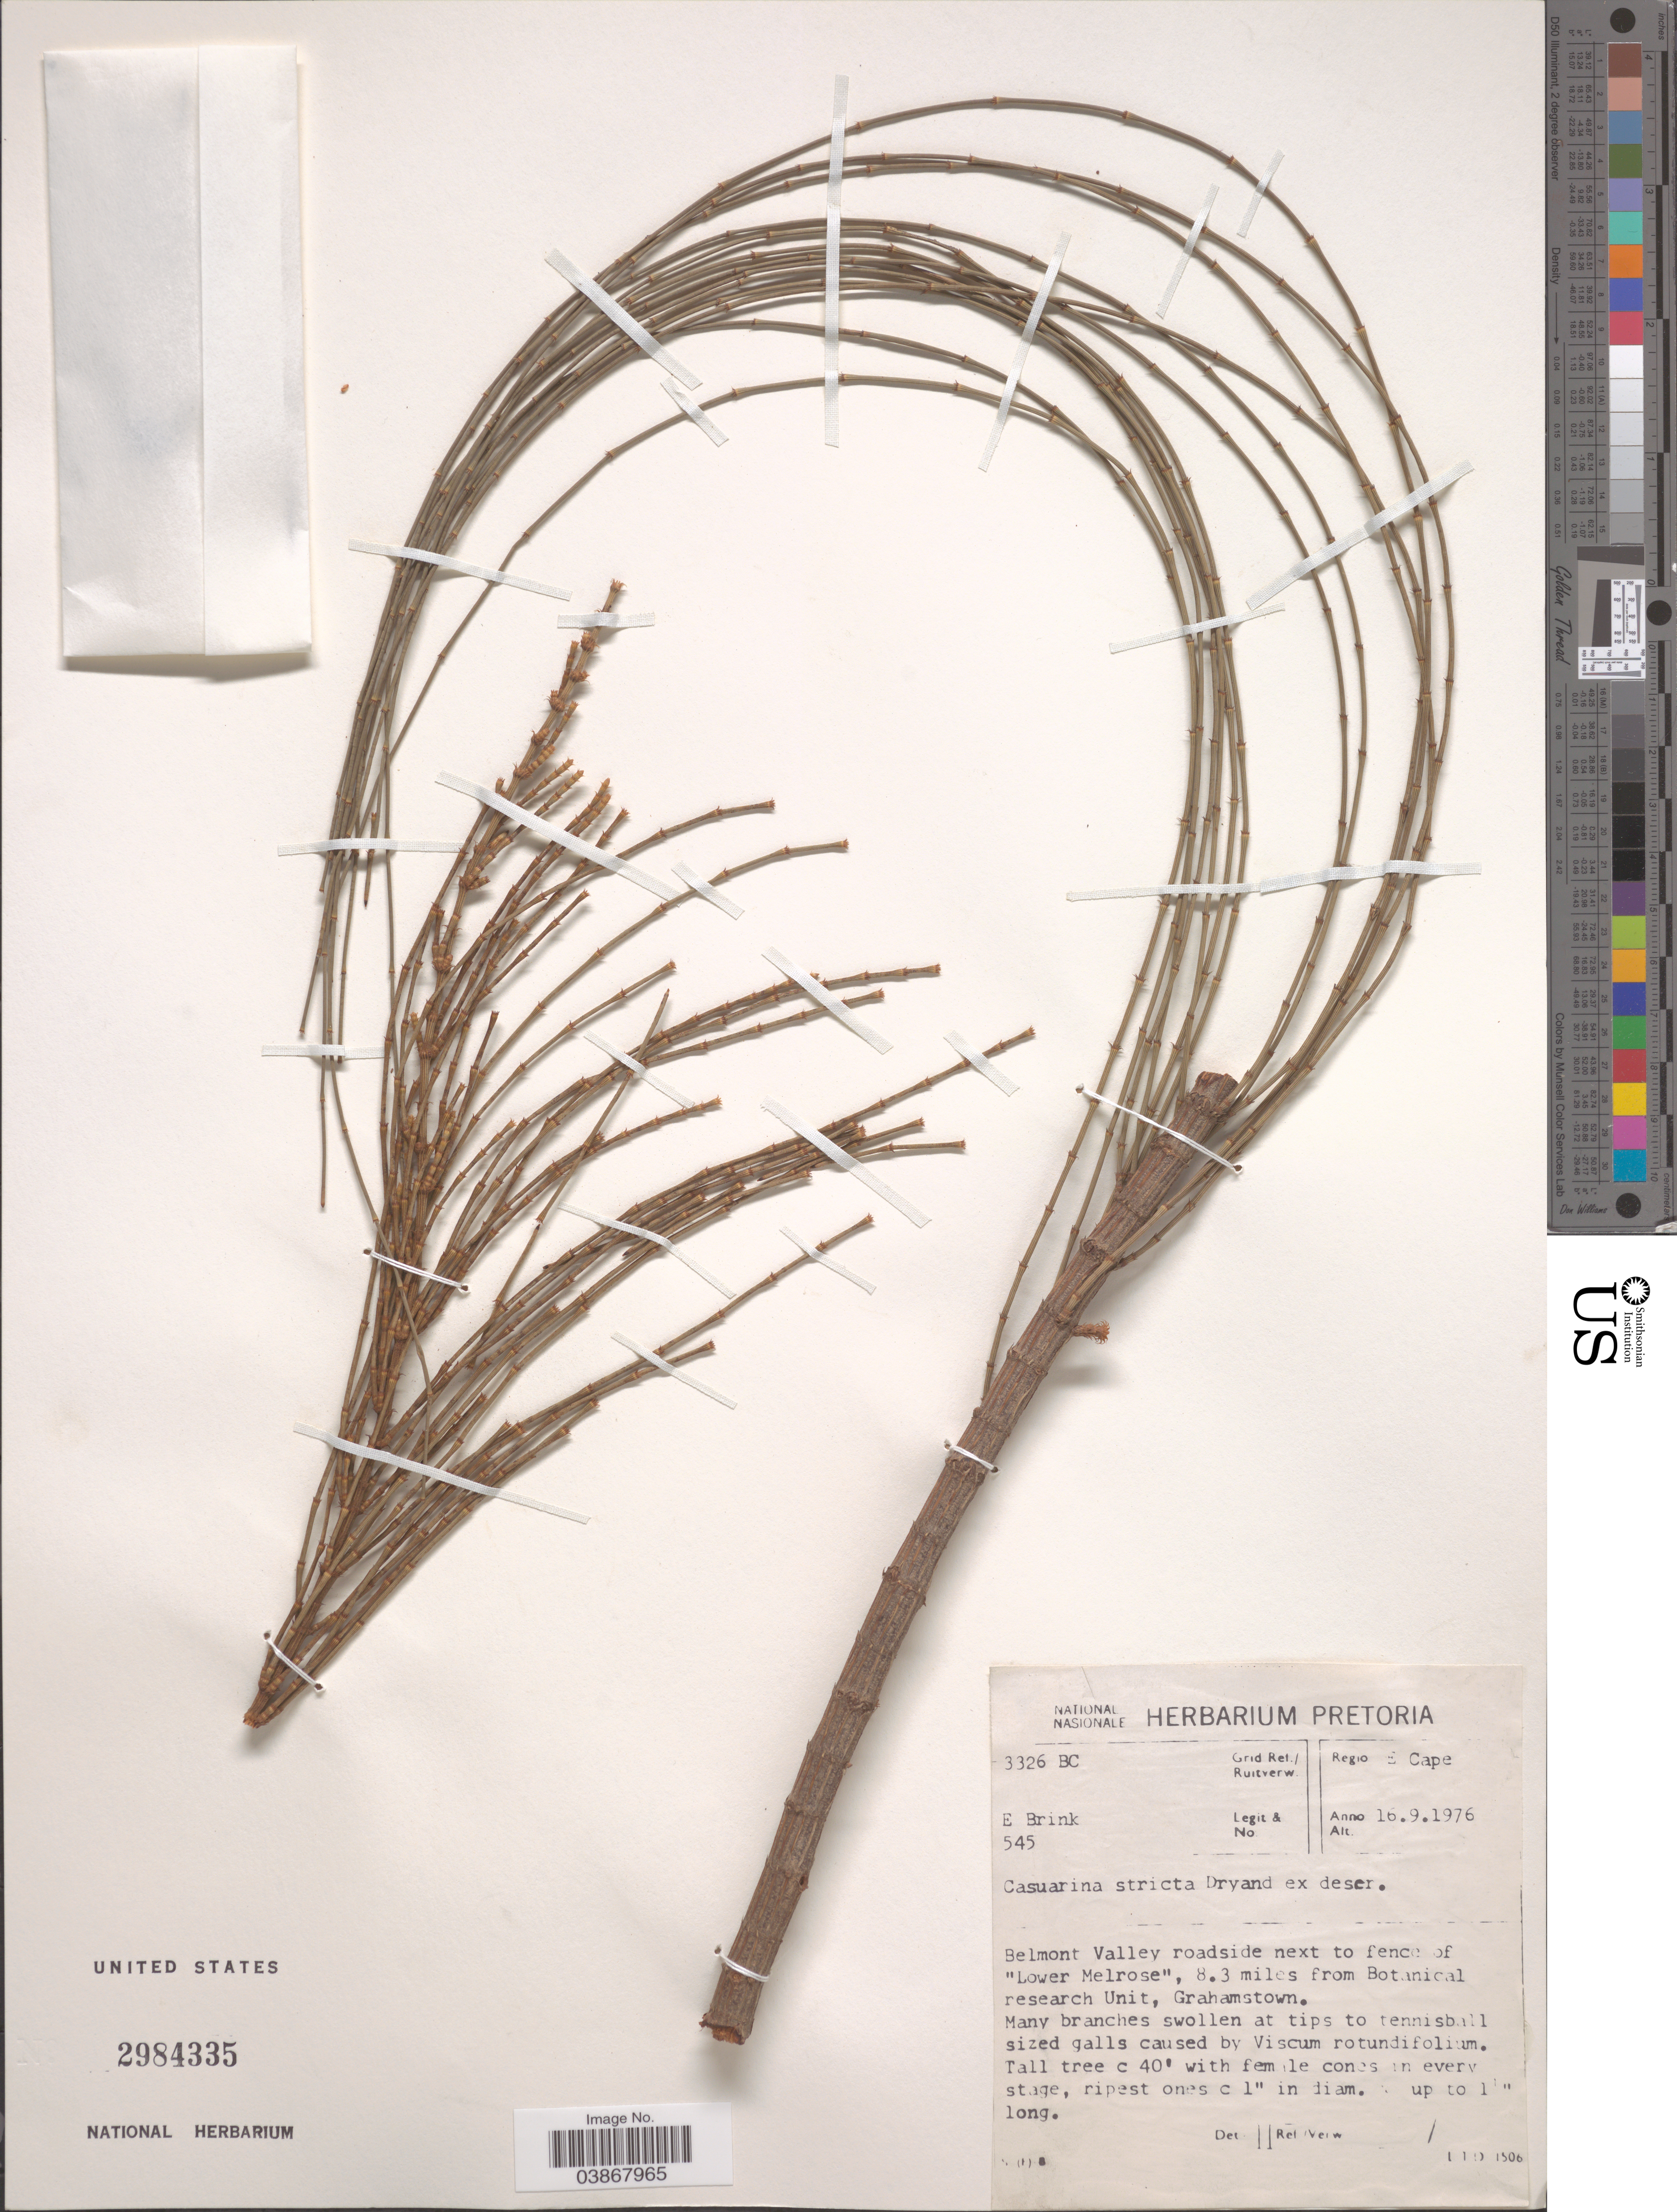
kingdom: Plantae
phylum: Tracheophyta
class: Magnoliopsida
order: Fagales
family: Casuarinaceae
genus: Casuarina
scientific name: Casuarina stricta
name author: Aiton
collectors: E. Brink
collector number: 545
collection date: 1976-09-16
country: South Africa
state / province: Eastern Cape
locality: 3326 BC Grid Ref./Ruitverw. Regio E Cape. Belmont Valley roadside next to fence of "Lower Melrose", 8.3 miles from Botanical research Unit, Grahamstown.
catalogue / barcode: US 2984335